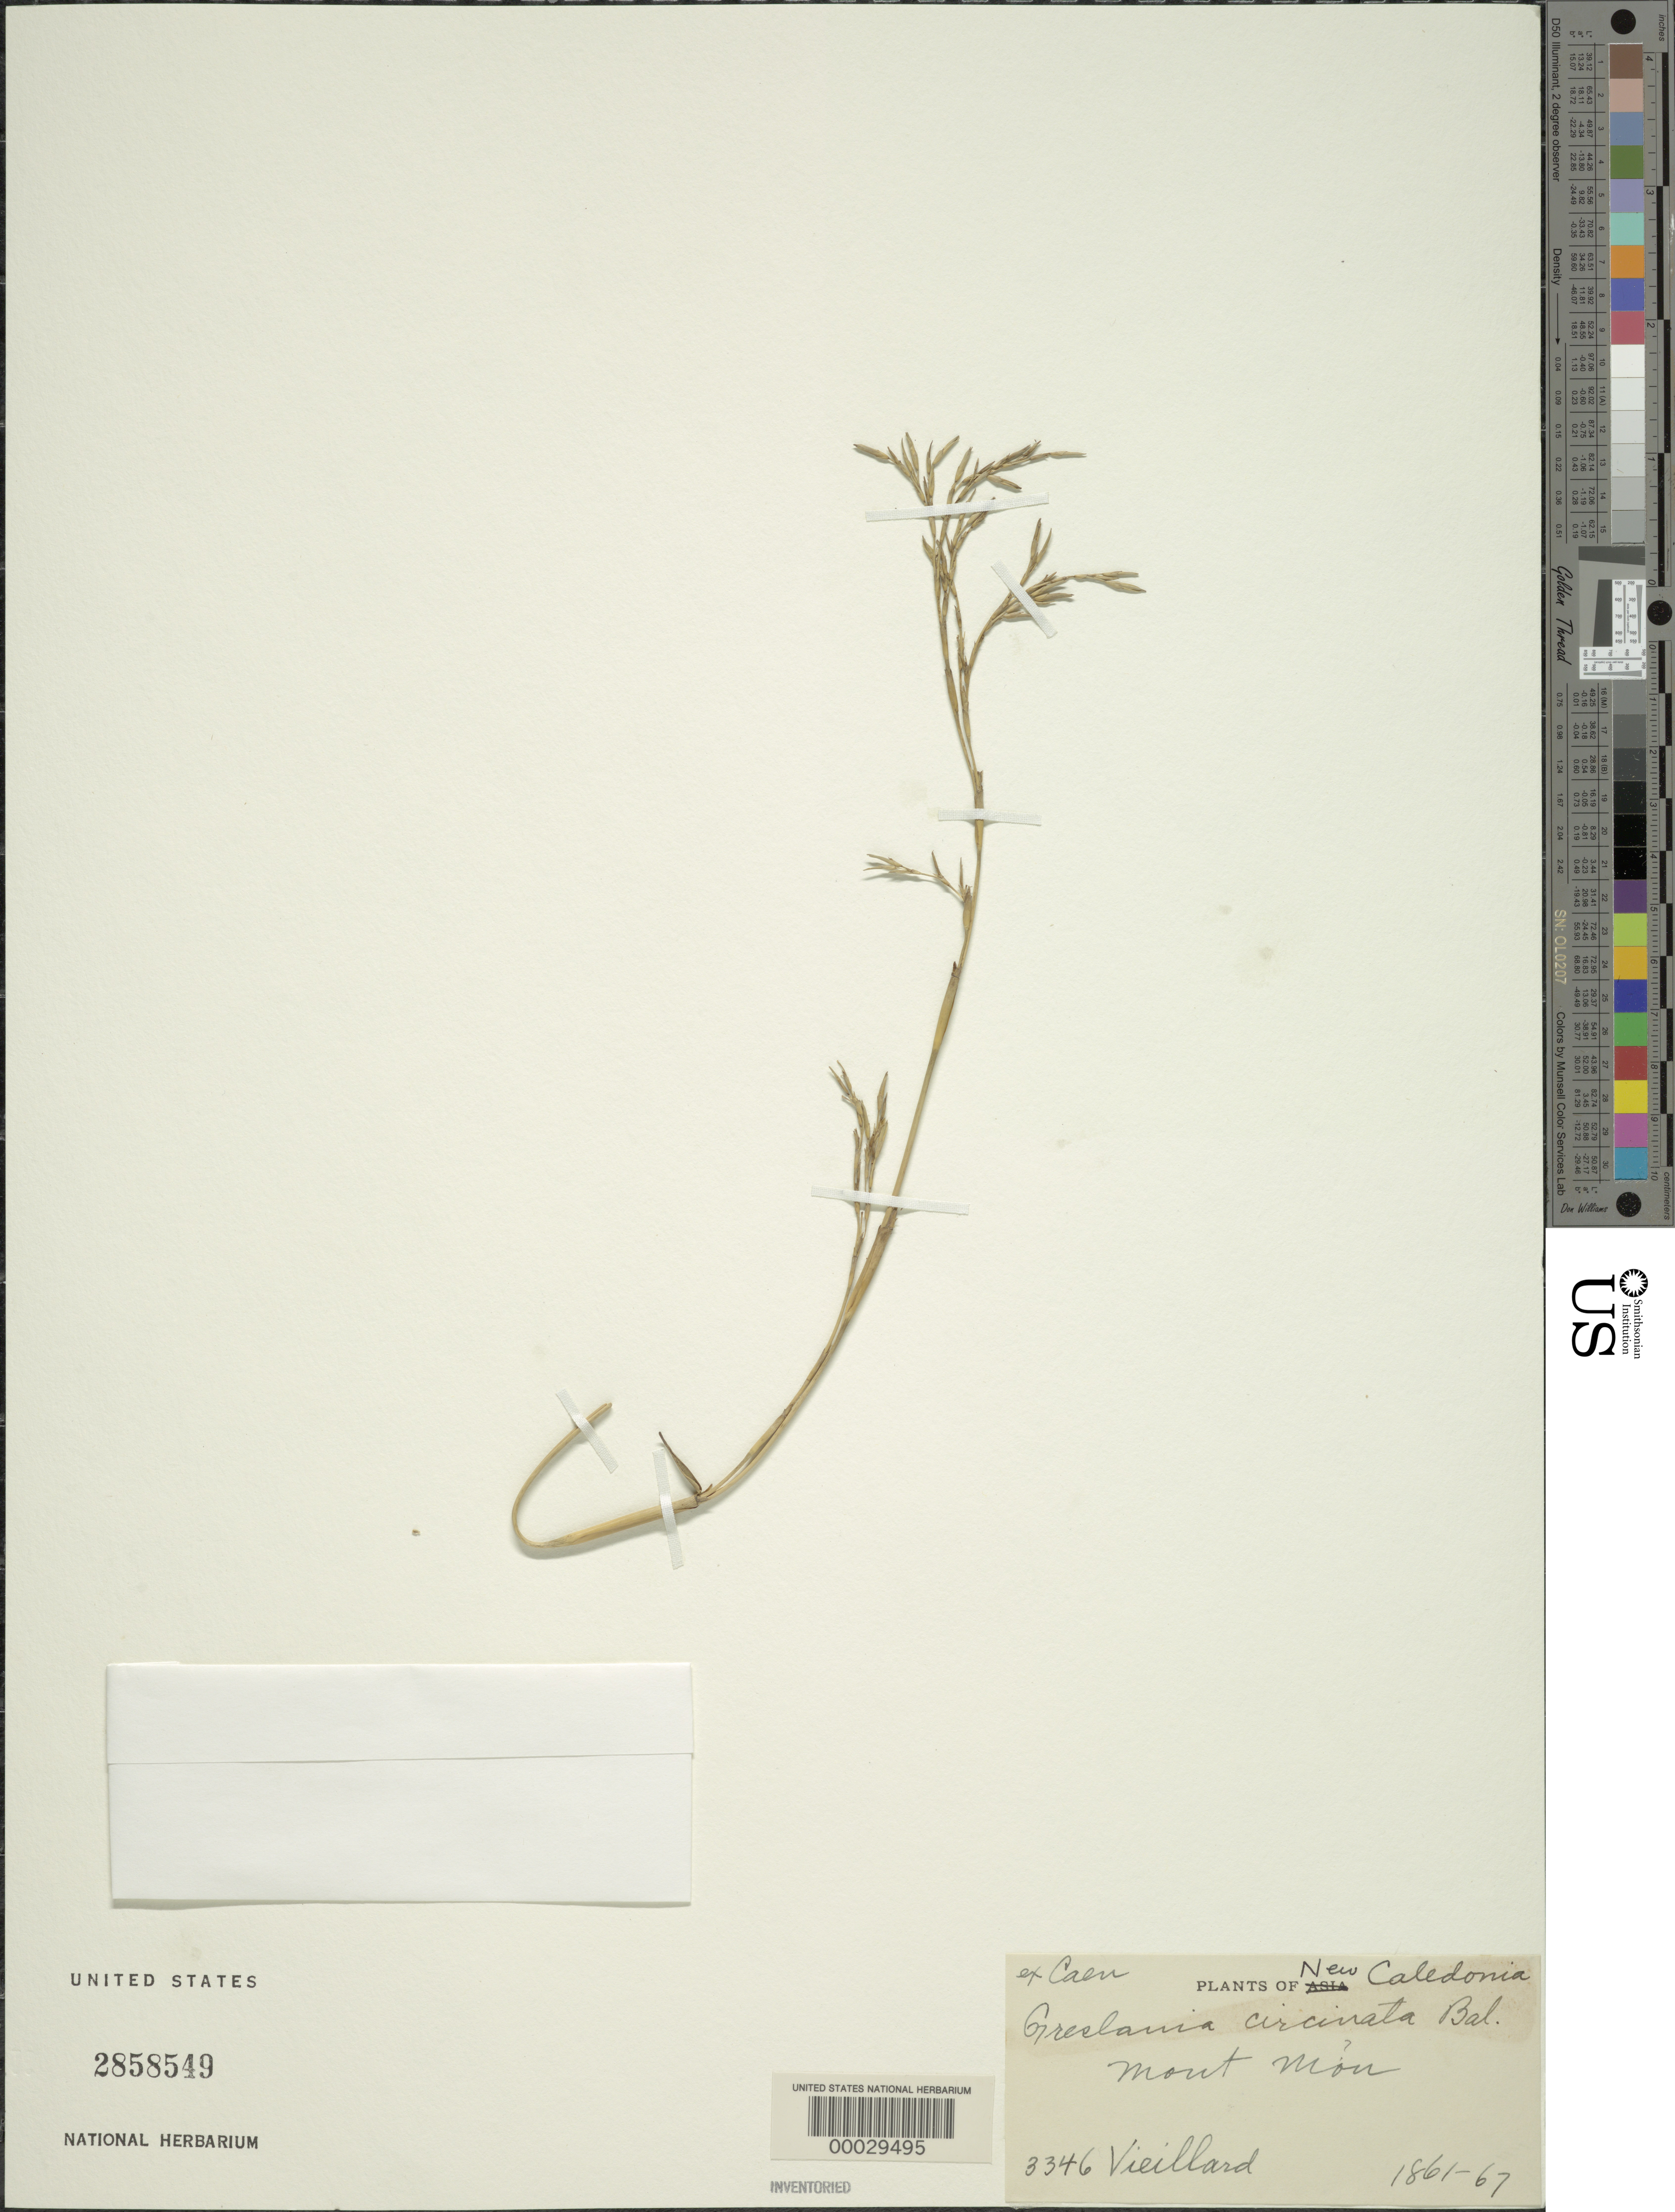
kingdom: Plantae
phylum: Tracheophyta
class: Liliopsida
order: Poales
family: Poaceae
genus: Greslania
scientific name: Greslania circinata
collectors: -. Vieillard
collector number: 3346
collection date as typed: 1861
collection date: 1861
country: New Caledonia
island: New Caledonia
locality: Mont Mou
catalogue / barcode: US 2858549